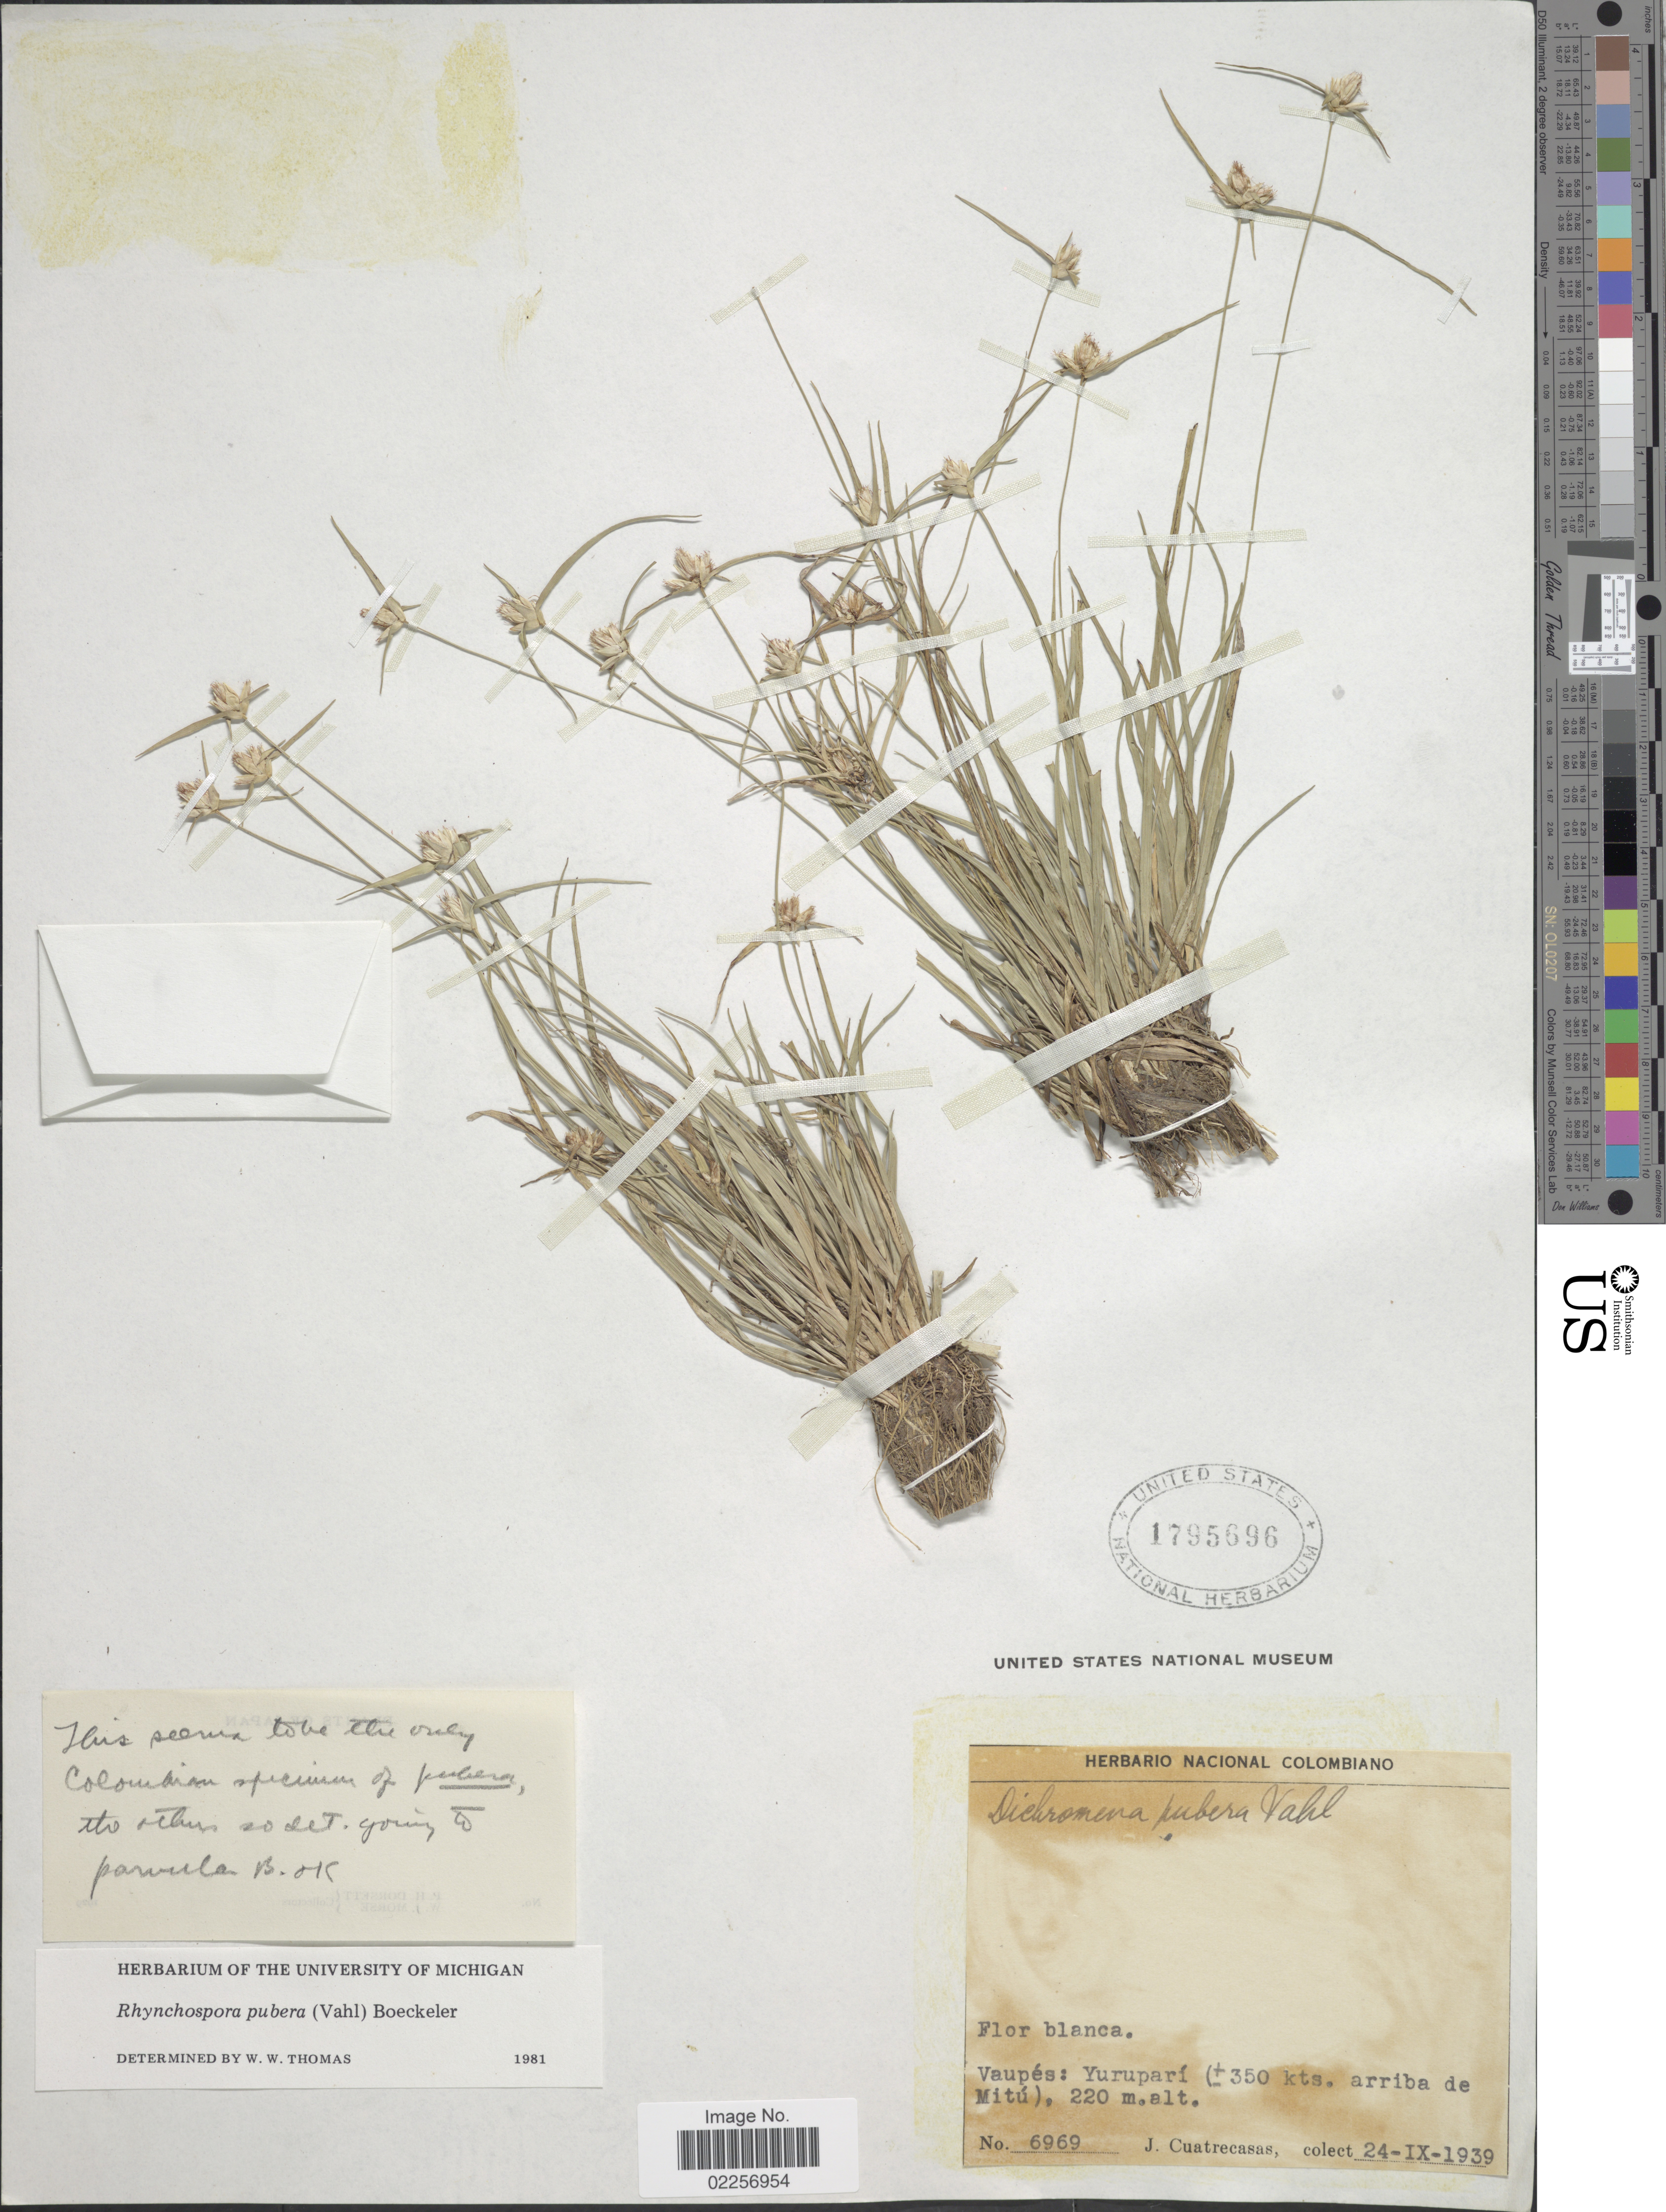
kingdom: Plantae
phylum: Tracheophyta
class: Liliopsida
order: Poales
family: Cyperaceae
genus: Rhynchospora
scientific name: Rhynchospora pubera subsp. pubera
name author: (Vahl) Boeckeler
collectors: J. Cuatrecasas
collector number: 6969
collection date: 1939-09-24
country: Colombia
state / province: Vaupés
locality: Yurupari ( ± 350 kts. arriba de Mitu)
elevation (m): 220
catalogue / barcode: US 1795696